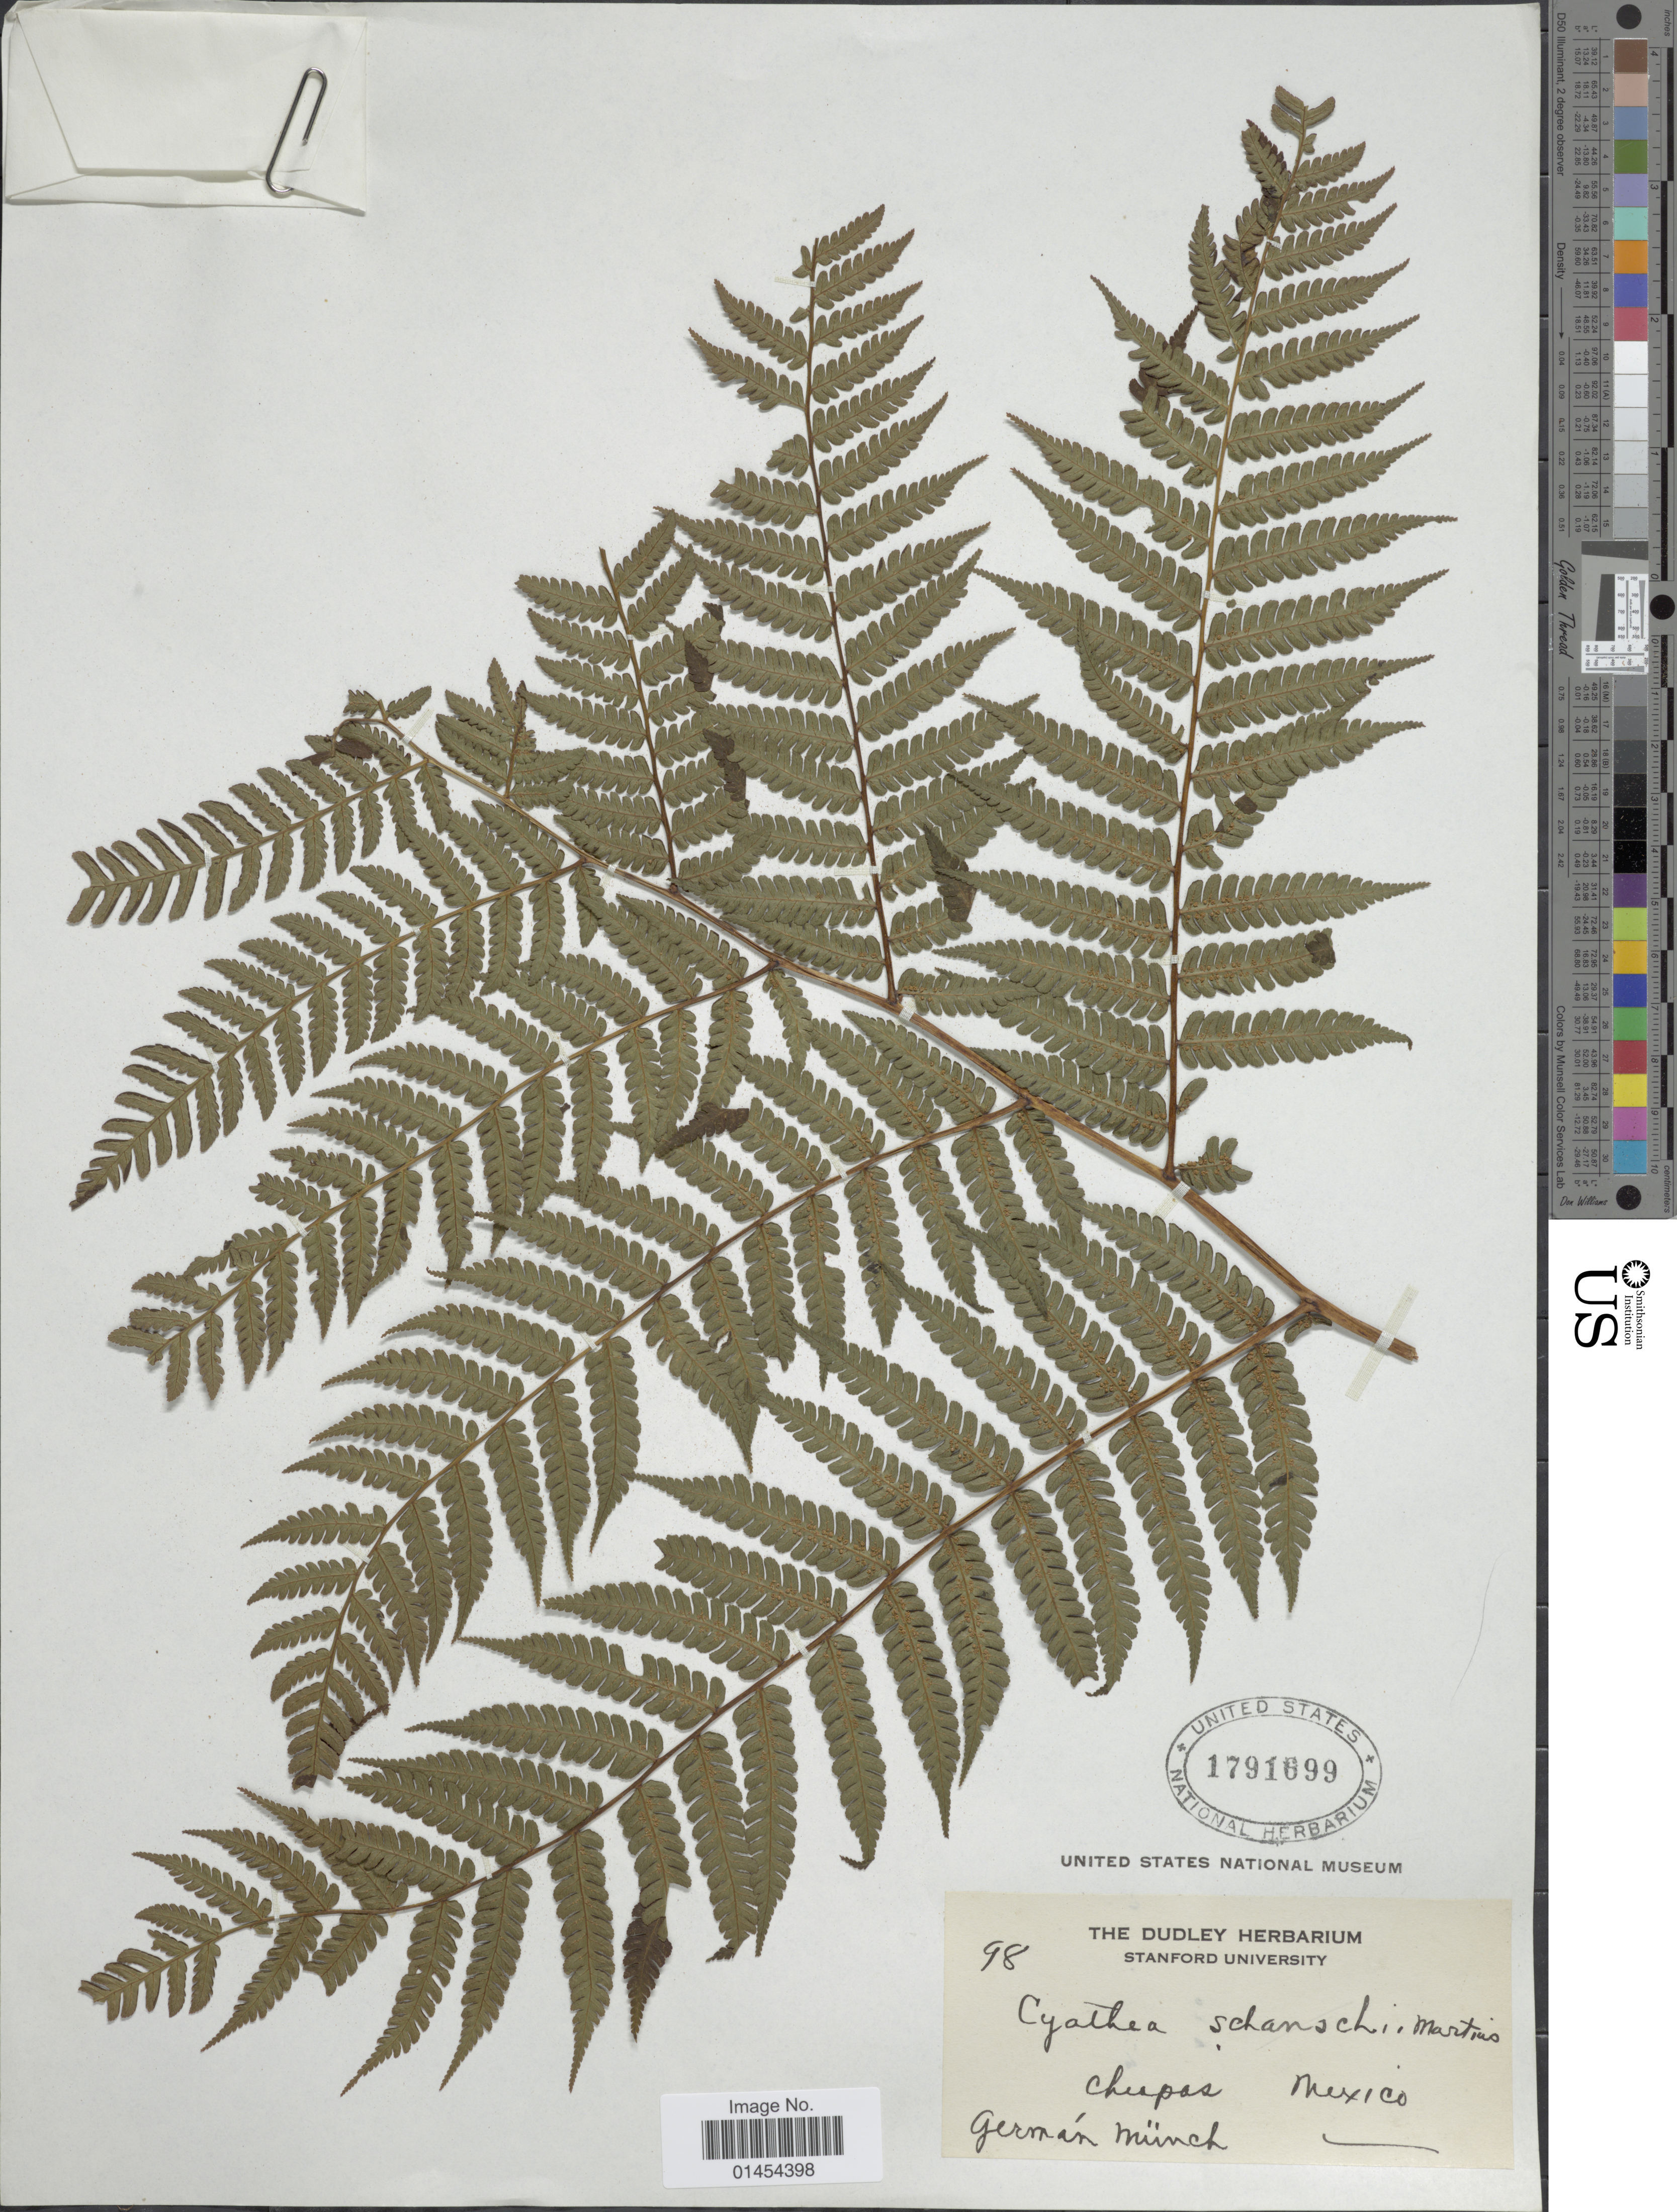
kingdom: Plantae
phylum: Tracheophyta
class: Polypodiopsida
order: Cyatheales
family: Cyatheaceae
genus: Alsophila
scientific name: Alsophila firma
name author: (Baker) D.S. Conant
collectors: G. Munch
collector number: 98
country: Mexico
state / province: Chiapas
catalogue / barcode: US 1791699